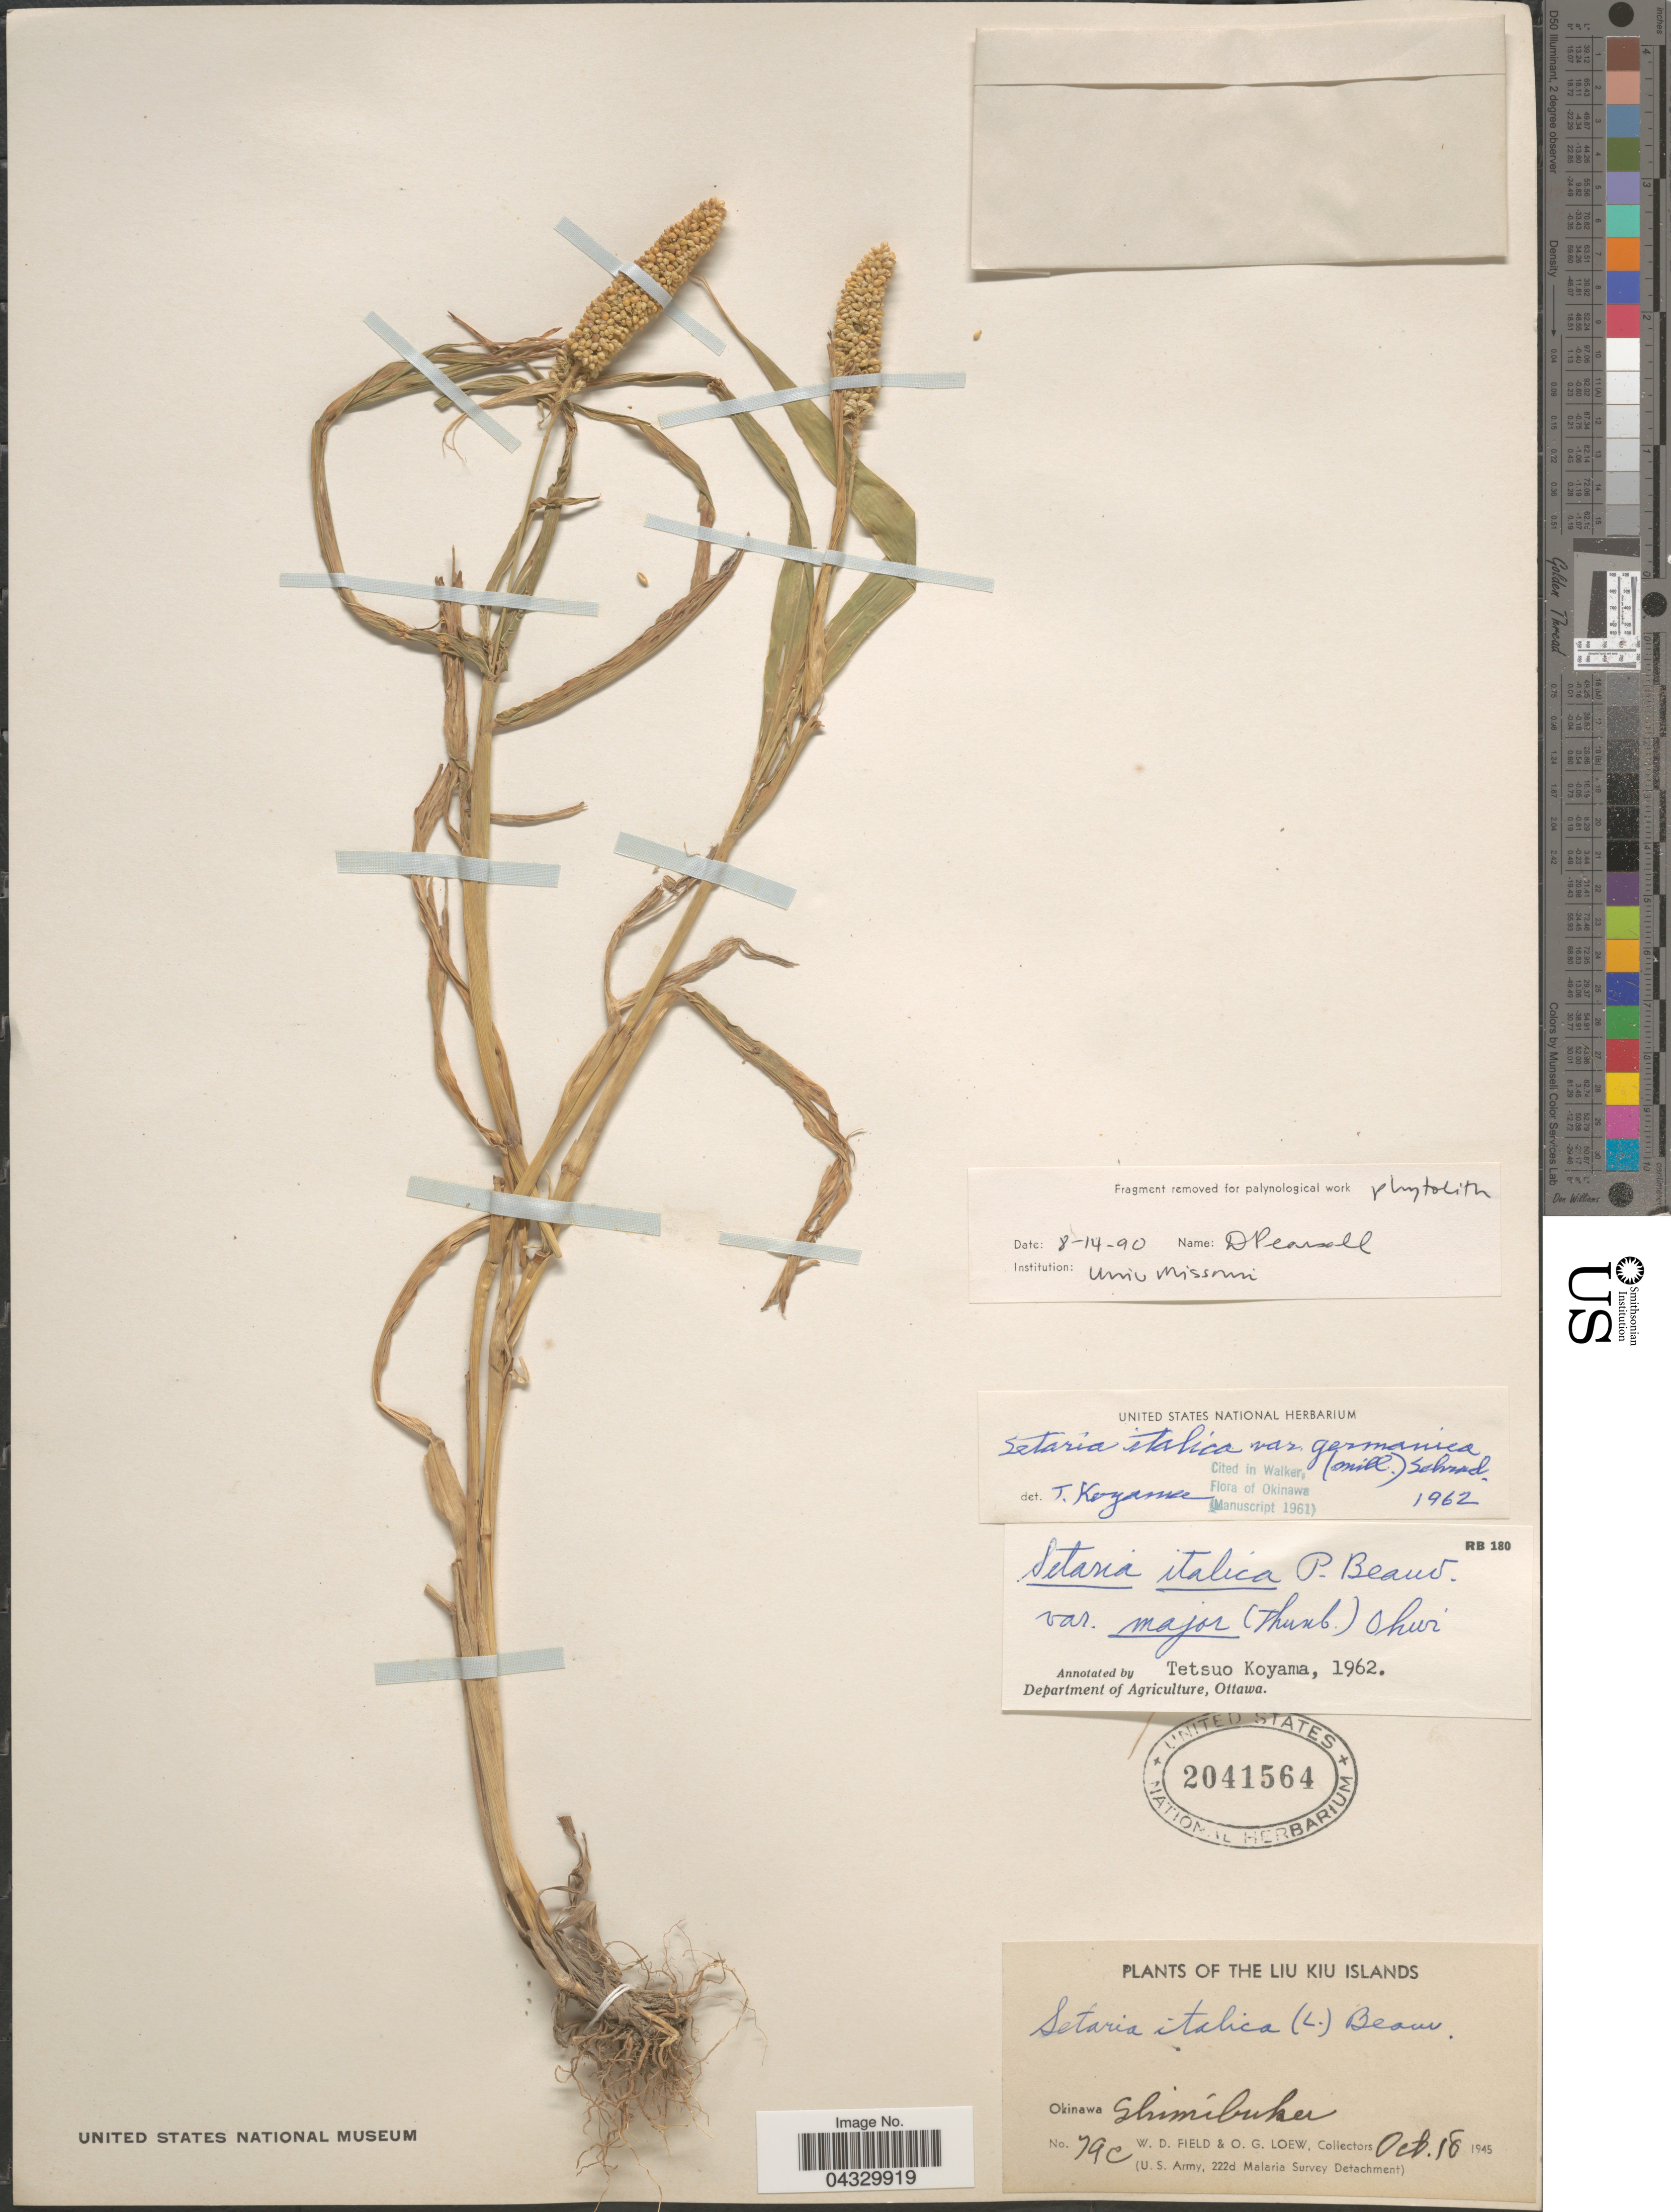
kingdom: Plantae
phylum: Tracheophyta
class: Liliopsida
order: Poales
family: Poaceae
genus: Setaria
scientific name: Setaria italica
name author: (L.) P. Beauv.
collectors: W. D. Field & O. G. Loew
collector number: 79C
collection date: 1945-10-18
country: Japan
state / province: Okinawa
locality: Liu Kiu Islands. Okinawa Shimibuku. (U.S. Army, 222d Malaria Survey Detachment).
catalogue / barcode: US 2041564